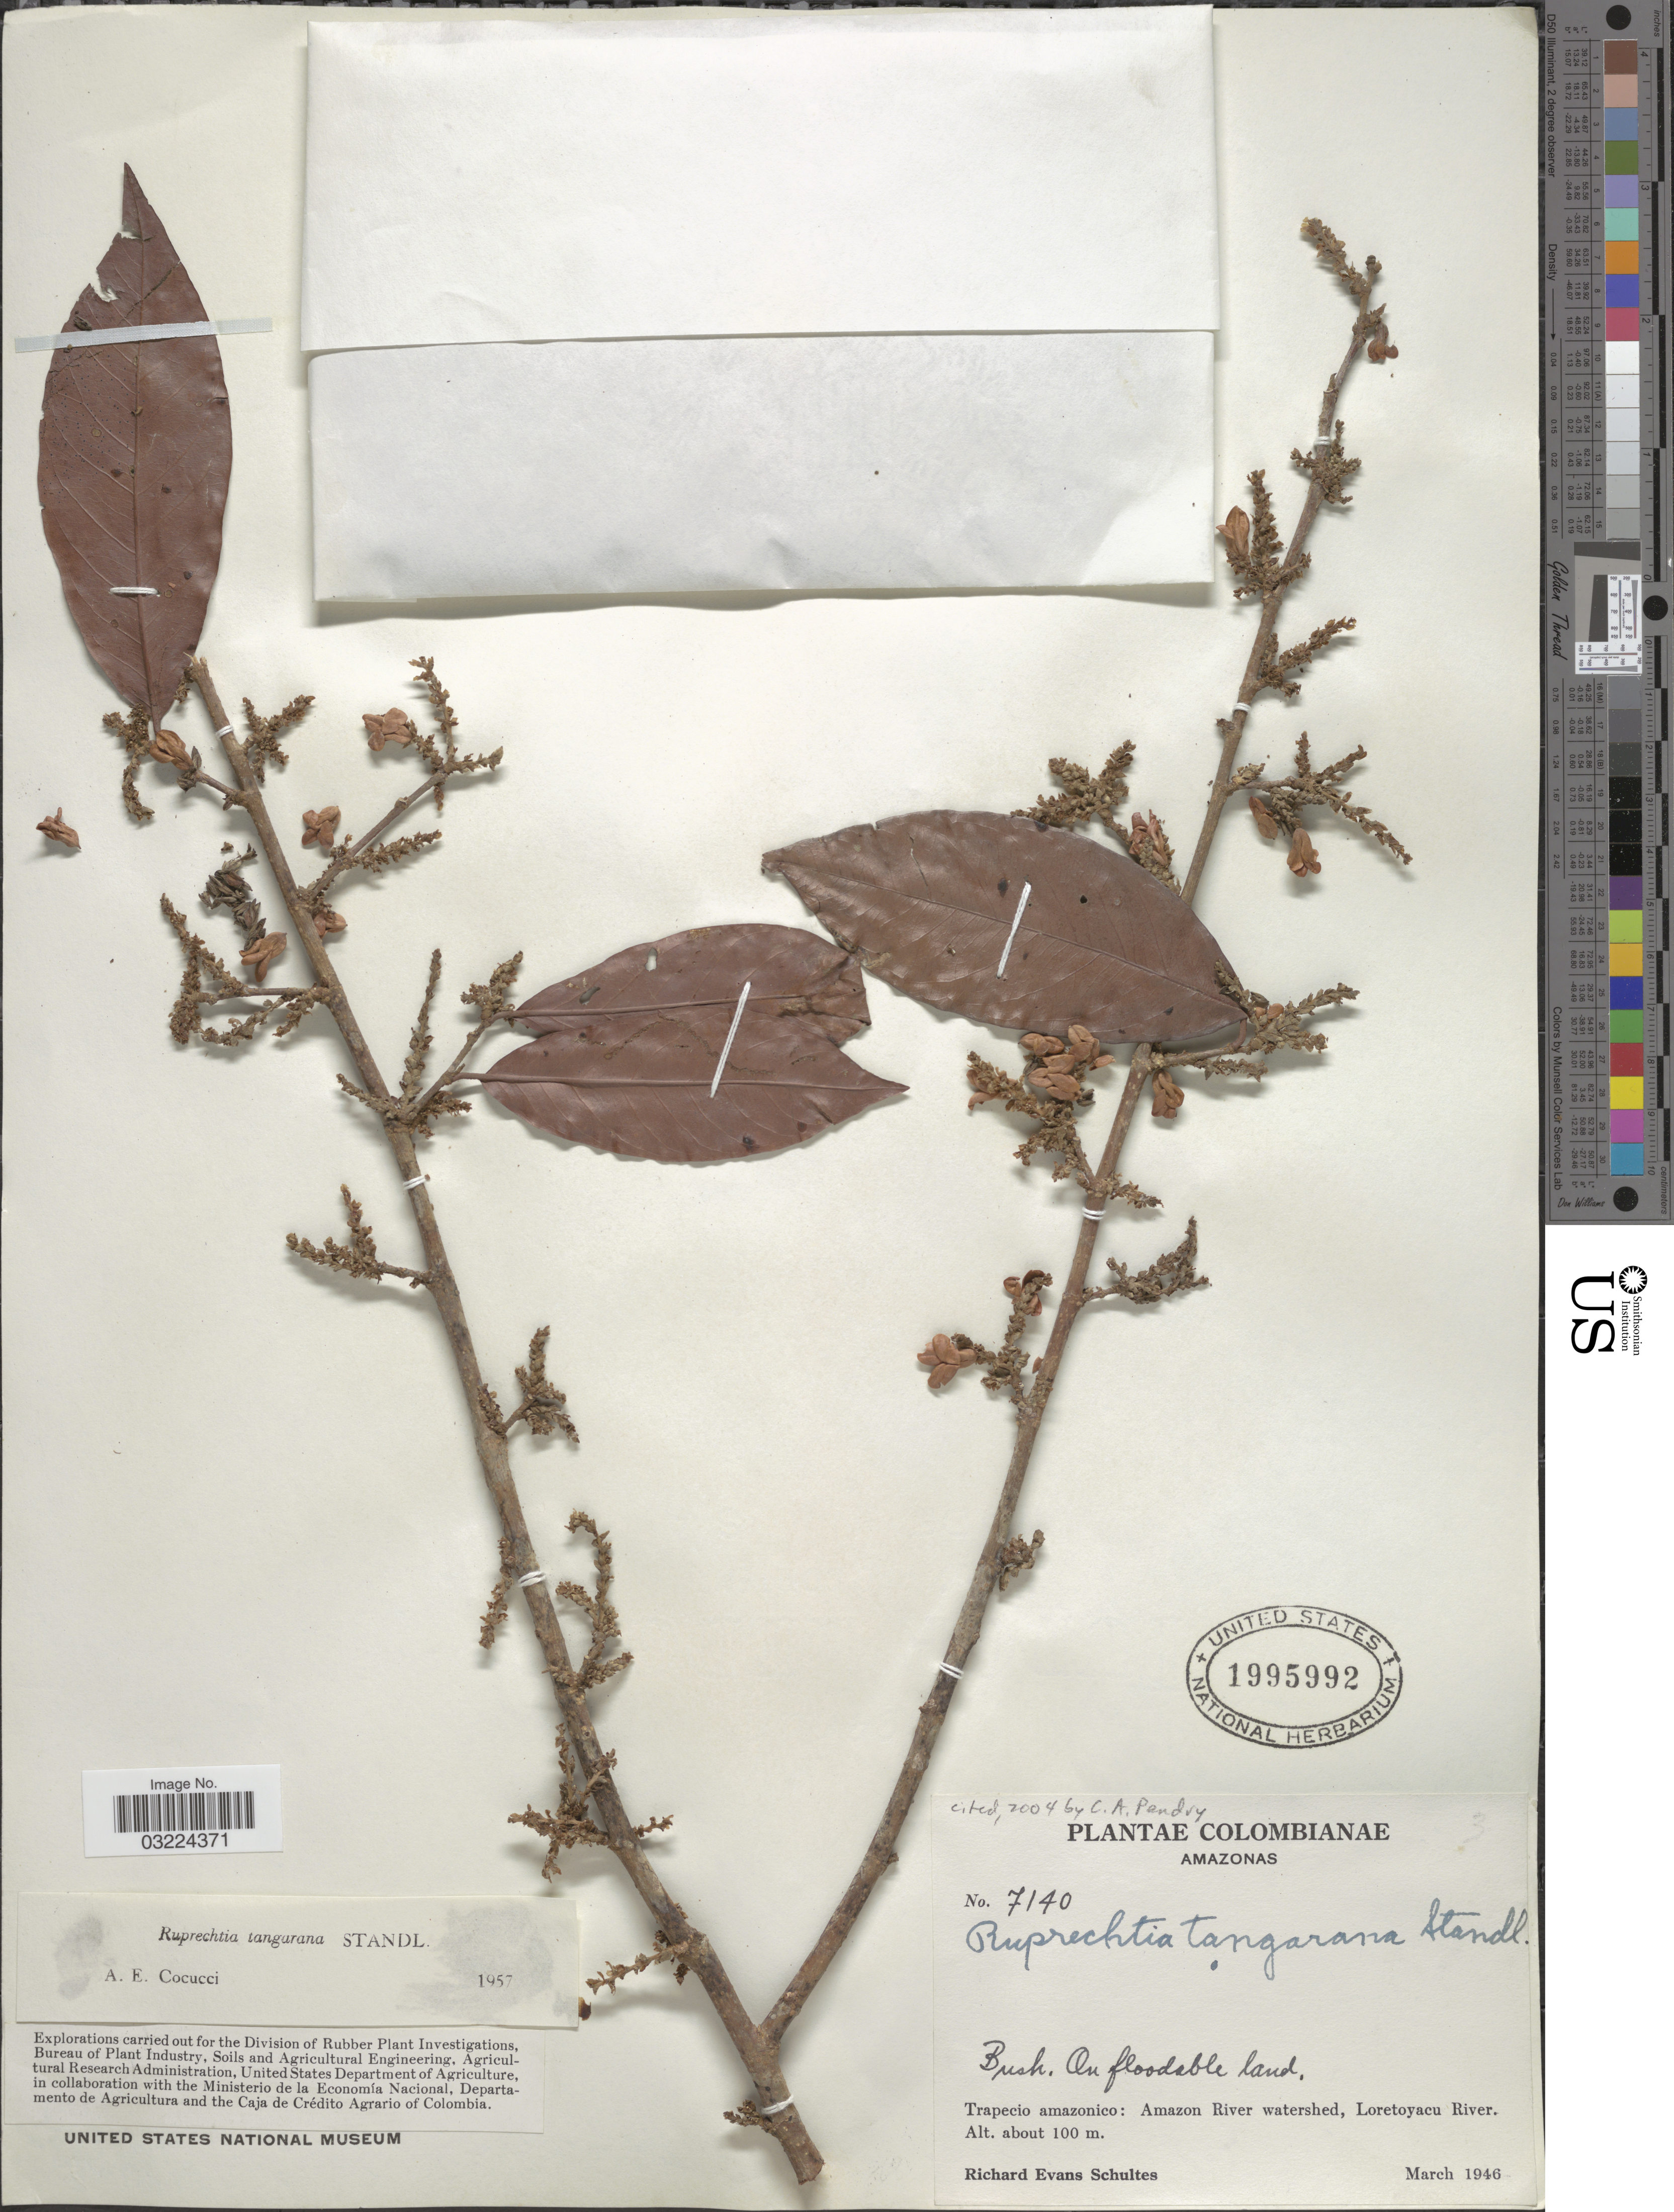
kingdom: Plantae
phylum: Tracheophyta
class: Magnoliopsida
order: Caryophyllales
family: Polygonaceae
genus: Ruprechtia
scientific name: Ruprechtia tangarana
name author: Standl.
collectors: R. E. Schultes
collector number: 7140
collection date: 1946-03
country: Colombia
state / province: Amazônas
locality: Trapecio amazonico: Amazon River watershed, Loretoyacu River.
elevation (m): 100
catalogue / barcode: US 1995992